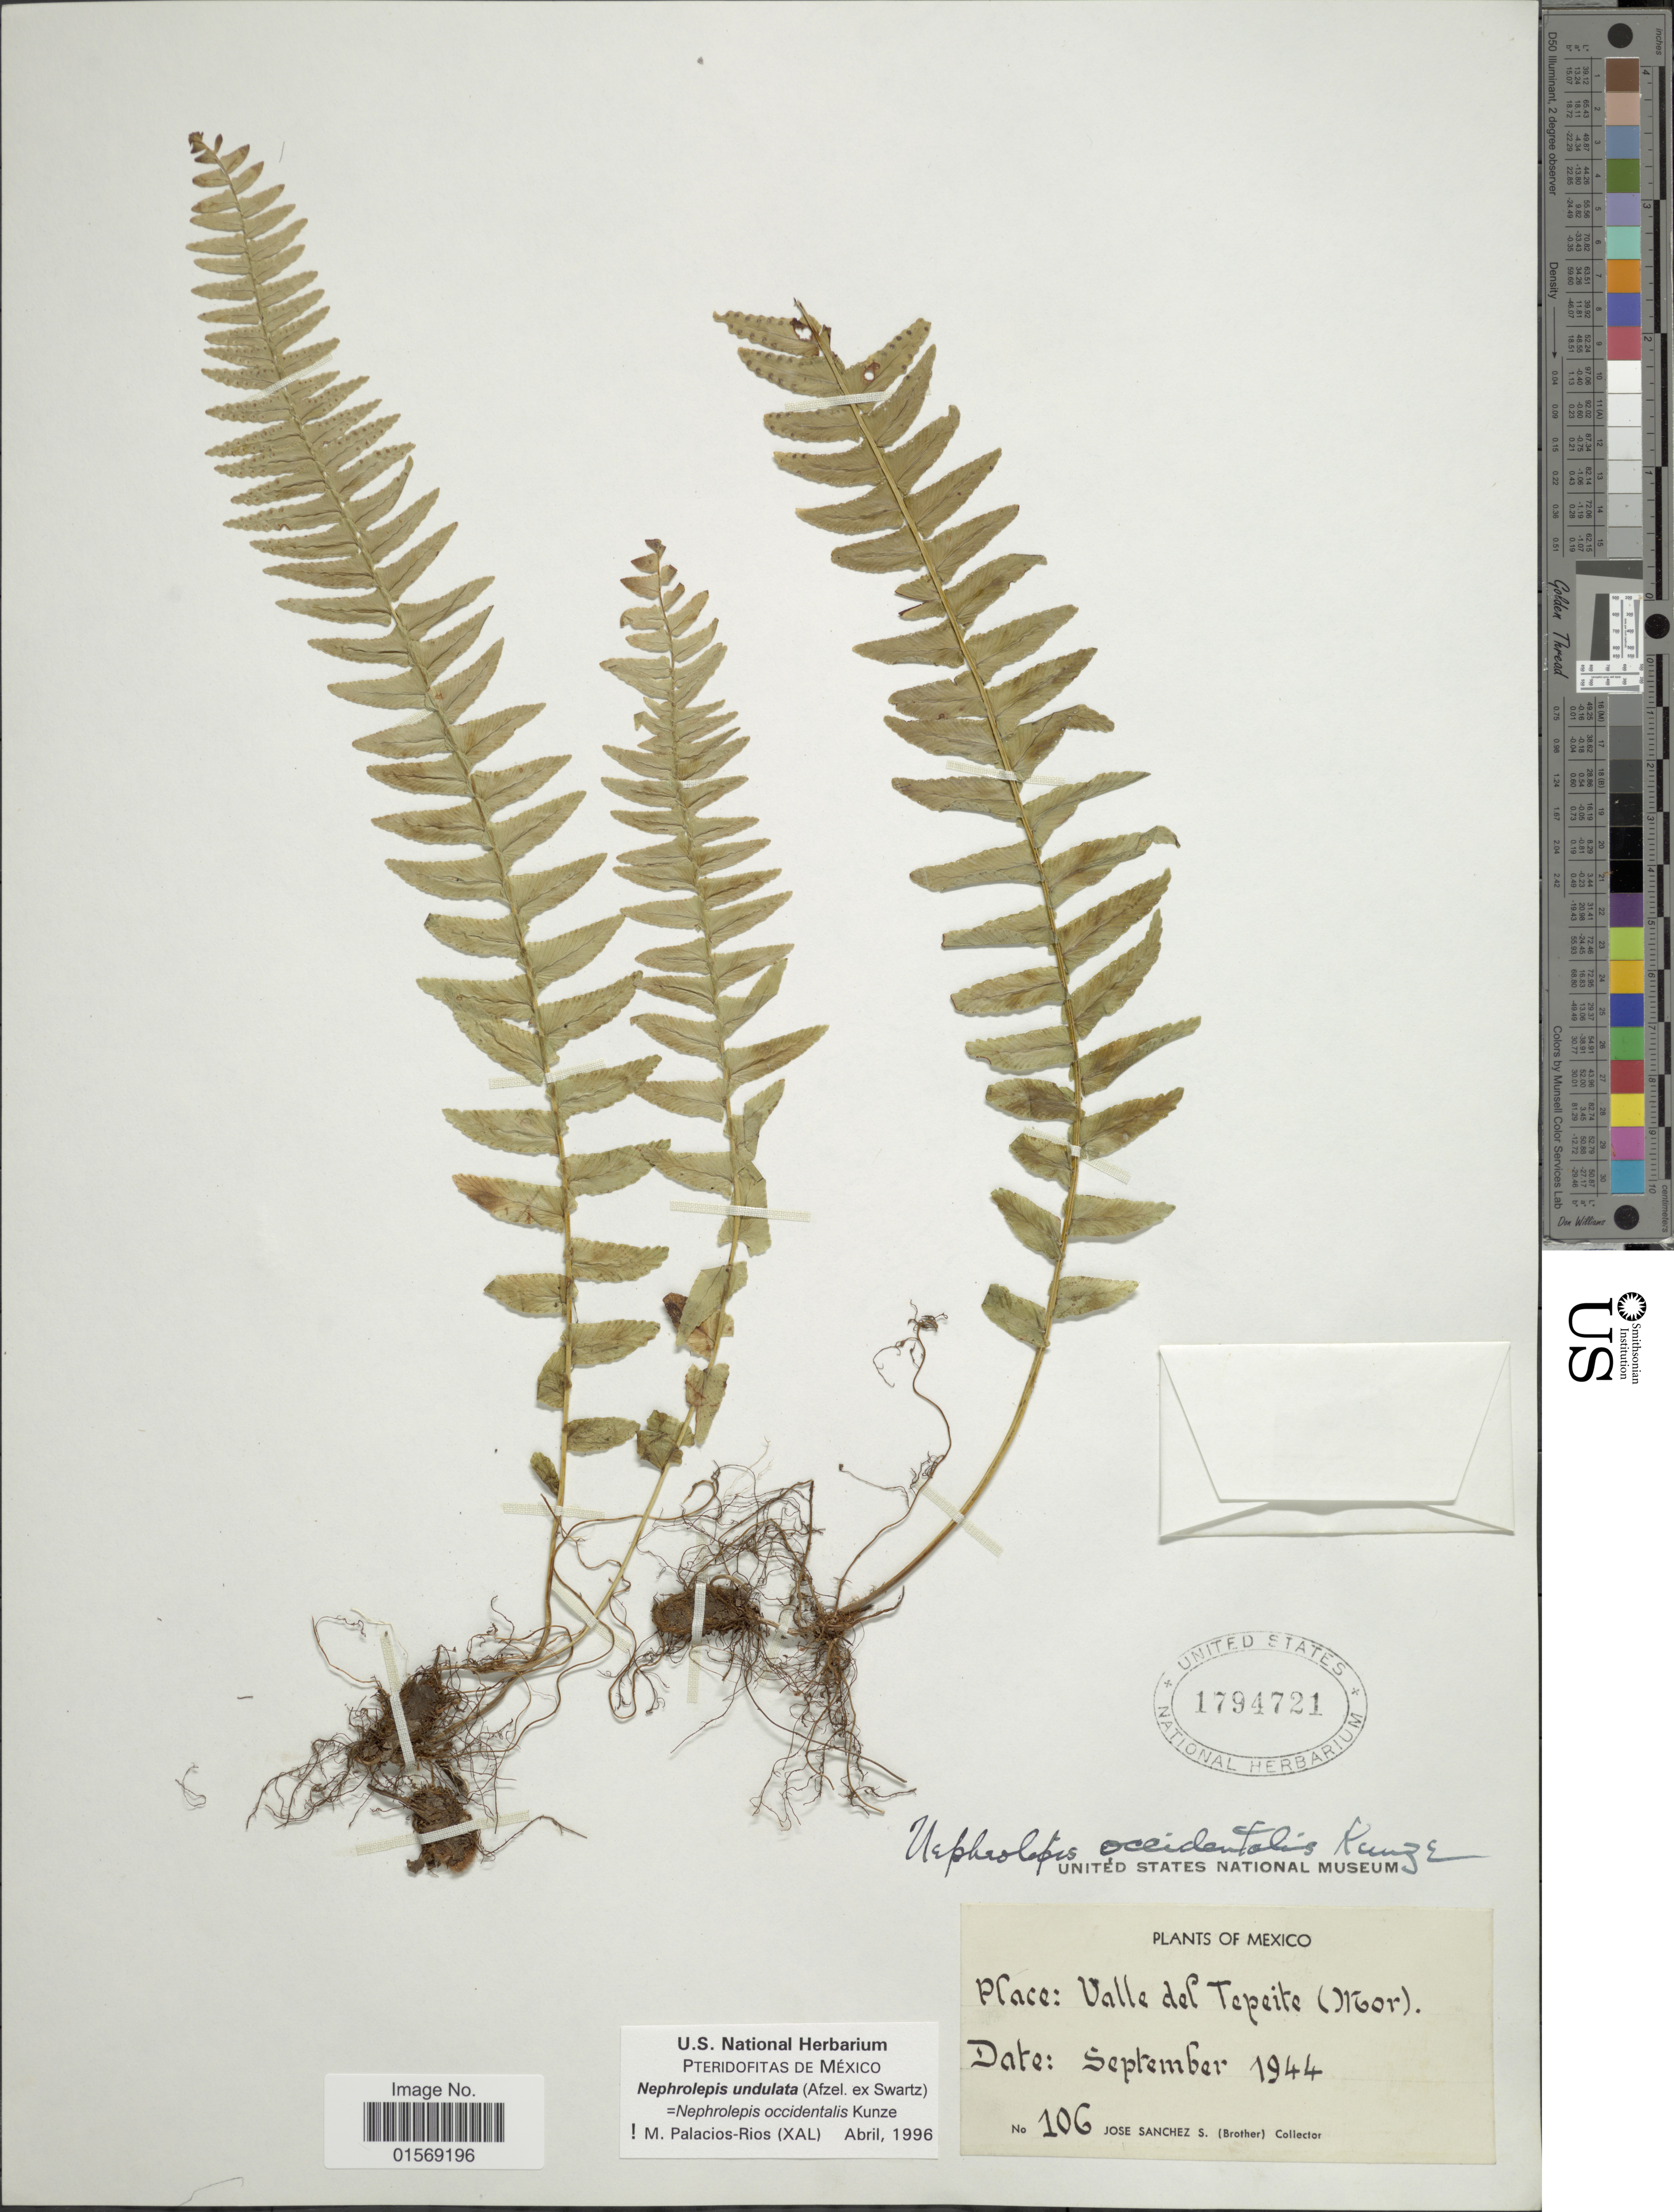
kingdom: Plantae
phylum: Tracheophyta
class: Polypodiopsida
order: Polypodiales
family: Nephrolepidaceae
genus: Nephrolepis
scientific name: Nephrolepis undulata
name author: J. Sm.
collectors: J. Sanchez S.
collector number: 106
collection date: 1944-09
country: Mexico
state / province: Morelos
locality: Valle del Tepeite (Mor.), Mexico.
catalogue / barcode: US 1794721